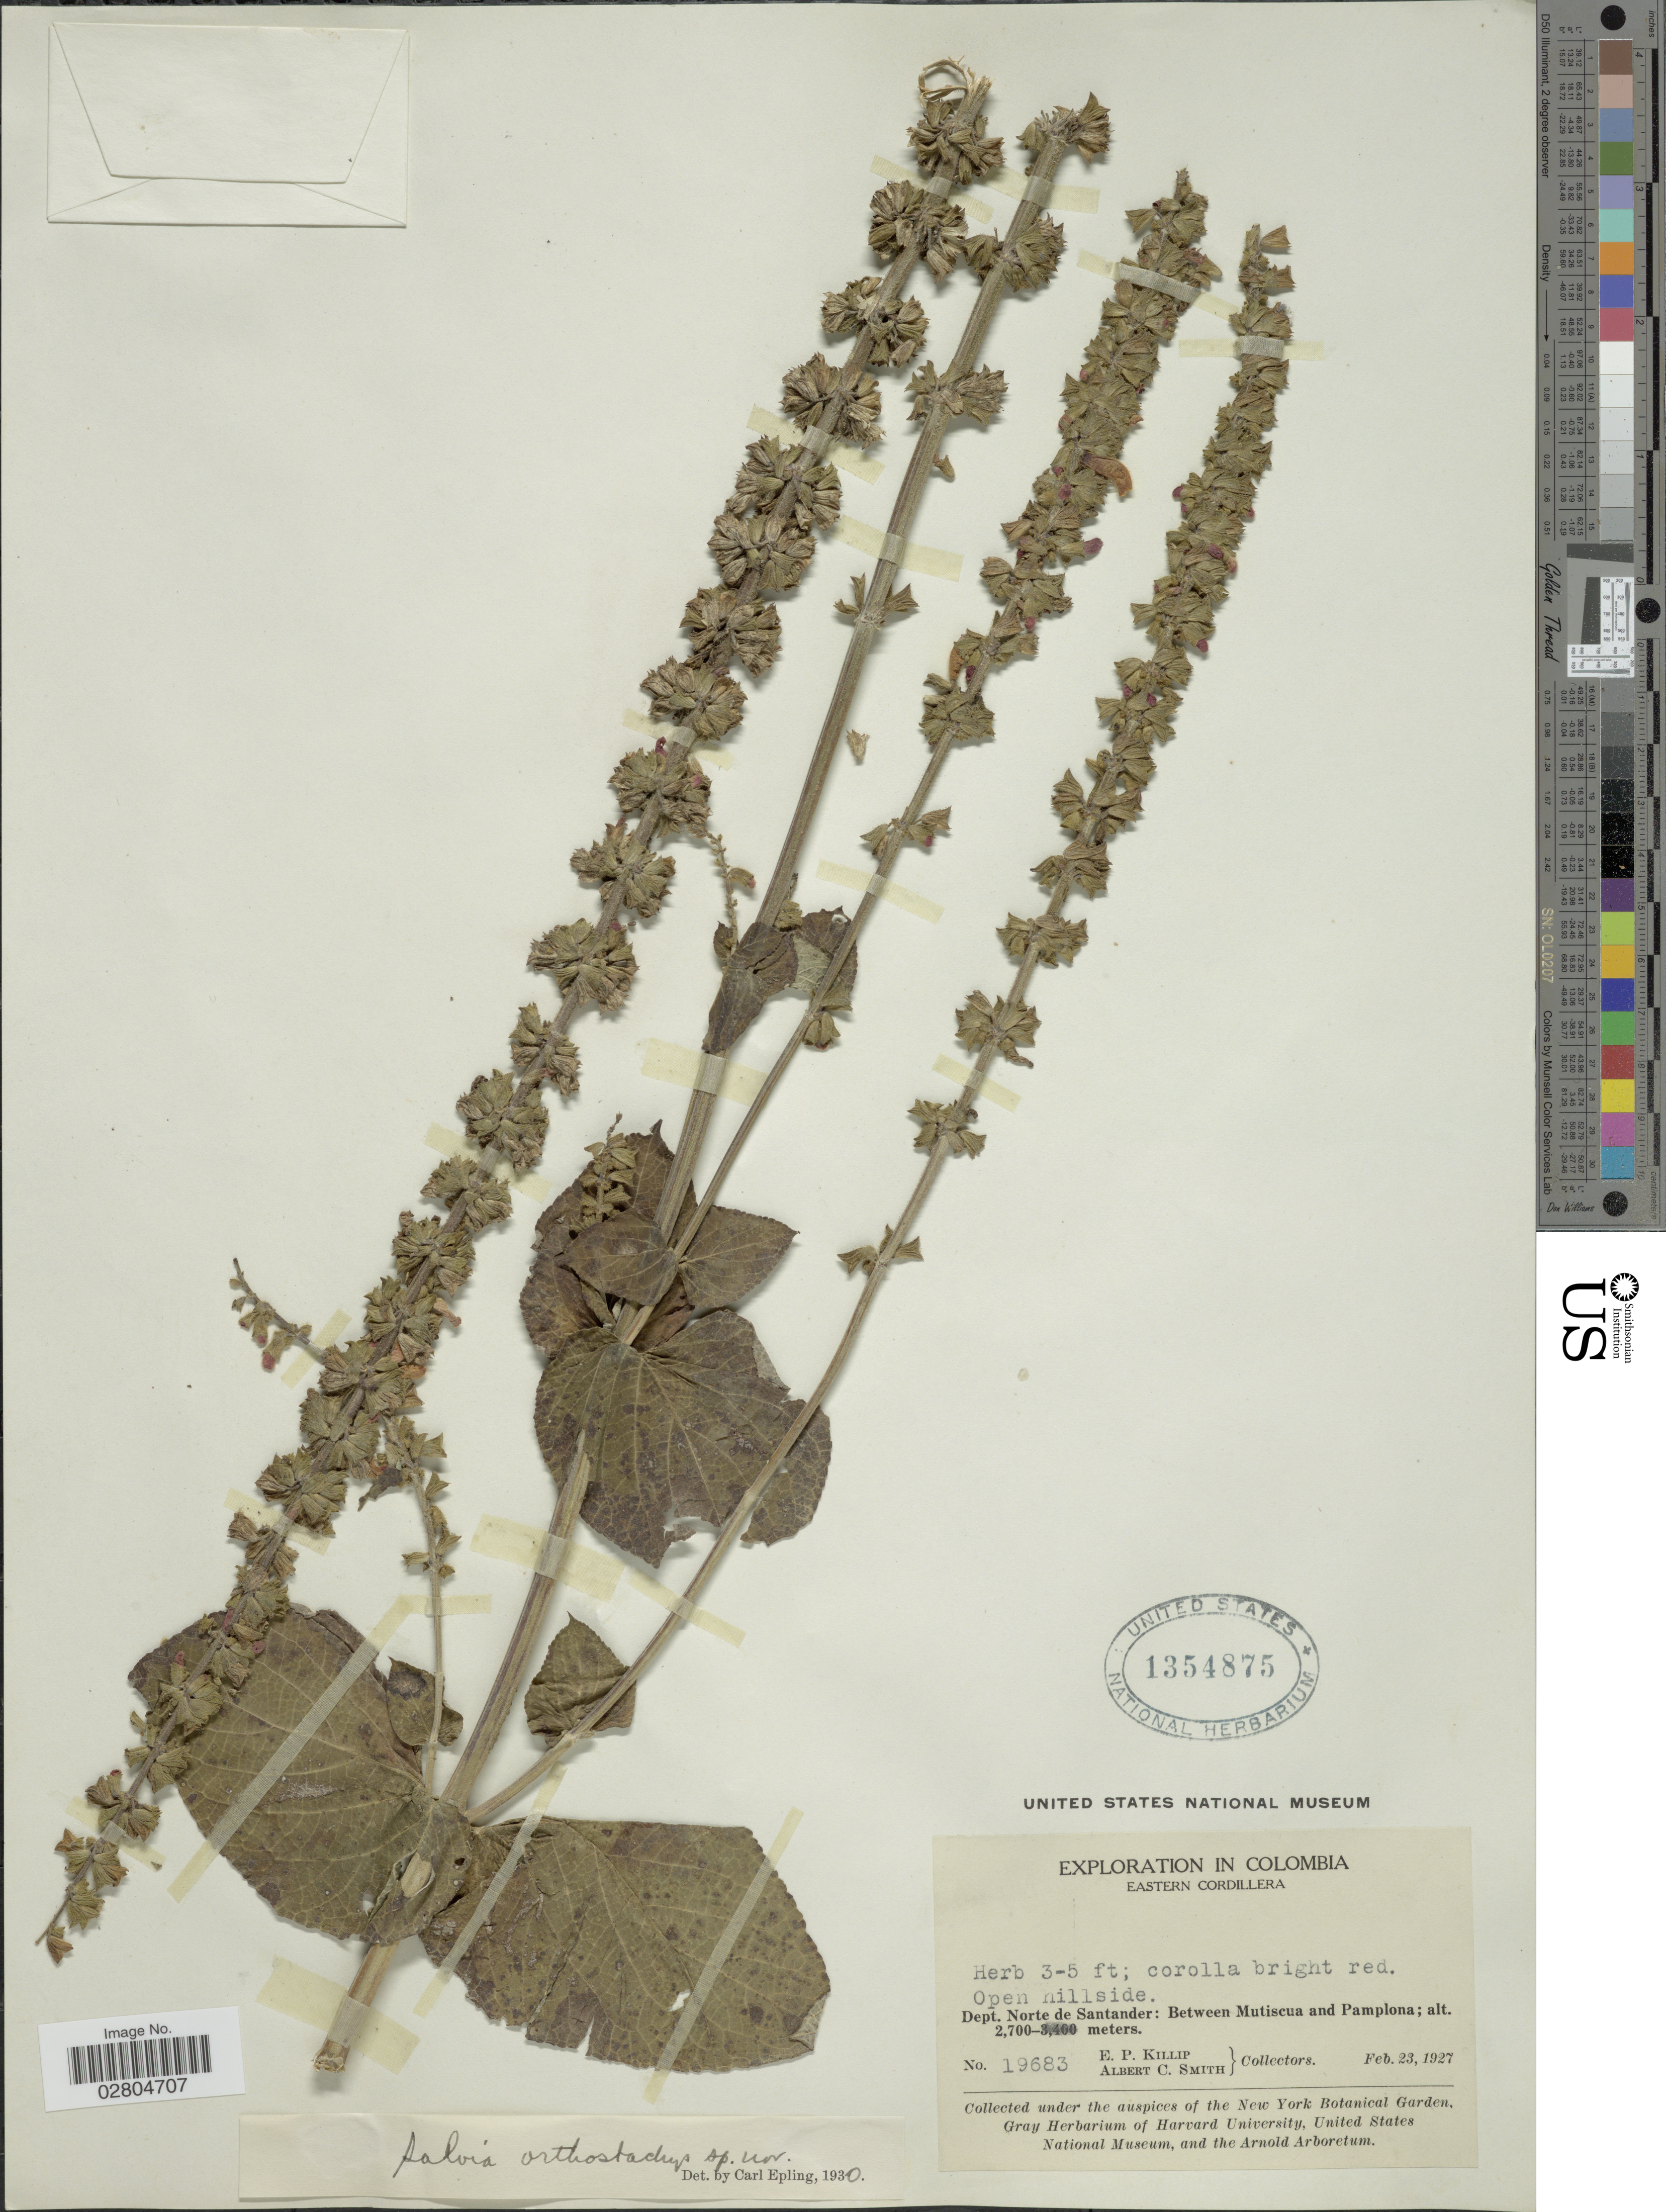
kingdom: Plantae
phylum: Tracheophyta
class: Magnoliopsida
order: Lamiales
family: Lamiaceae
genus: Salvia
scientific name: Salvia orthostachys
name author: Epling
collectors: E. P. Killip & A. C. Smith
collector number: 19683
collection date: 1927-02-23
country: Colombia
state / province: Norte de Santander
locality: Eastern Cordillera. Dept. Norte de Santander: Between Mutiscua and Pamplona.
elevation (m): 2700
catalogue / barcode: US 1354875